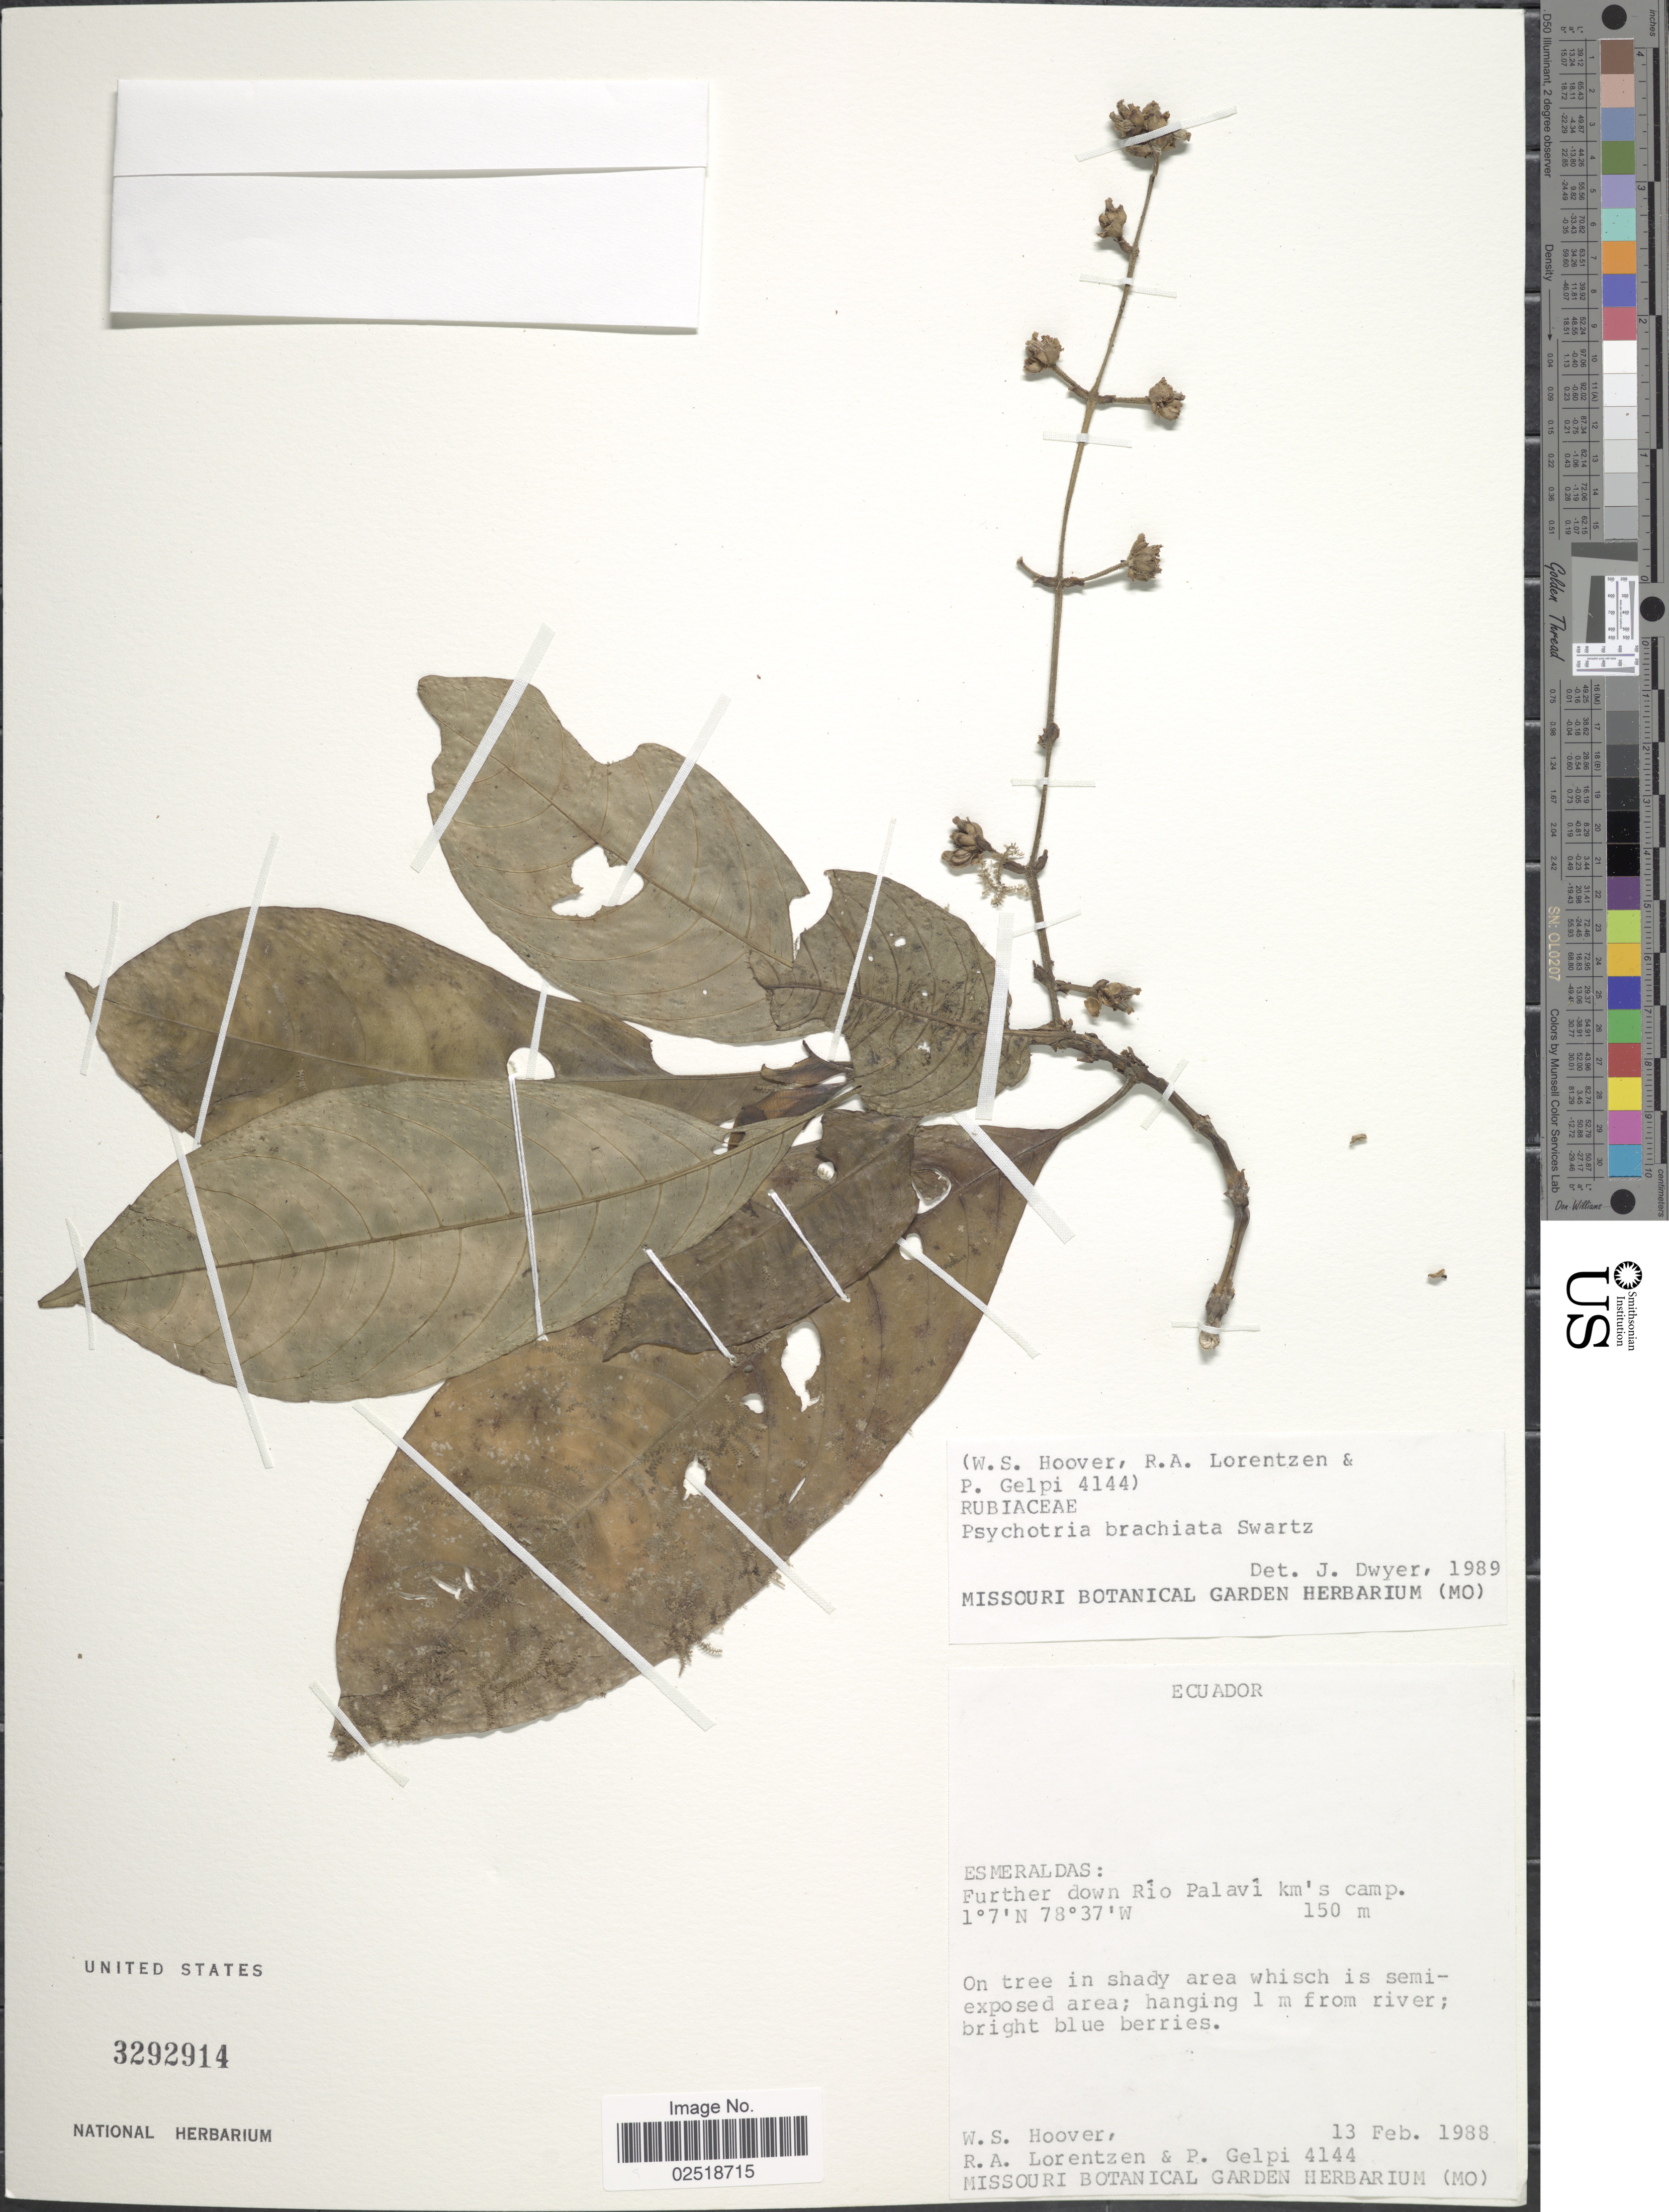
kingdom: Plantae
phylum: Tracheophyta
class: Magnoliopsida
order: Gentianales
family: Rubiaceae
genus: Psychotria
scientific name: Psychotria caerulea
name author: Ruiz & Pav.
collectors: W. S. Hoover, R. Lorentzen & P. Gelpi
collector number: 4144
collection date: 1988-02-13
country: Ecuador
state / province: Esmeraldas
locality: Further down Río Palaví km's camp, On tree in shady area whisch is semi-exposed area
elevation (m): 150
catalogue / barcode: US 3292914